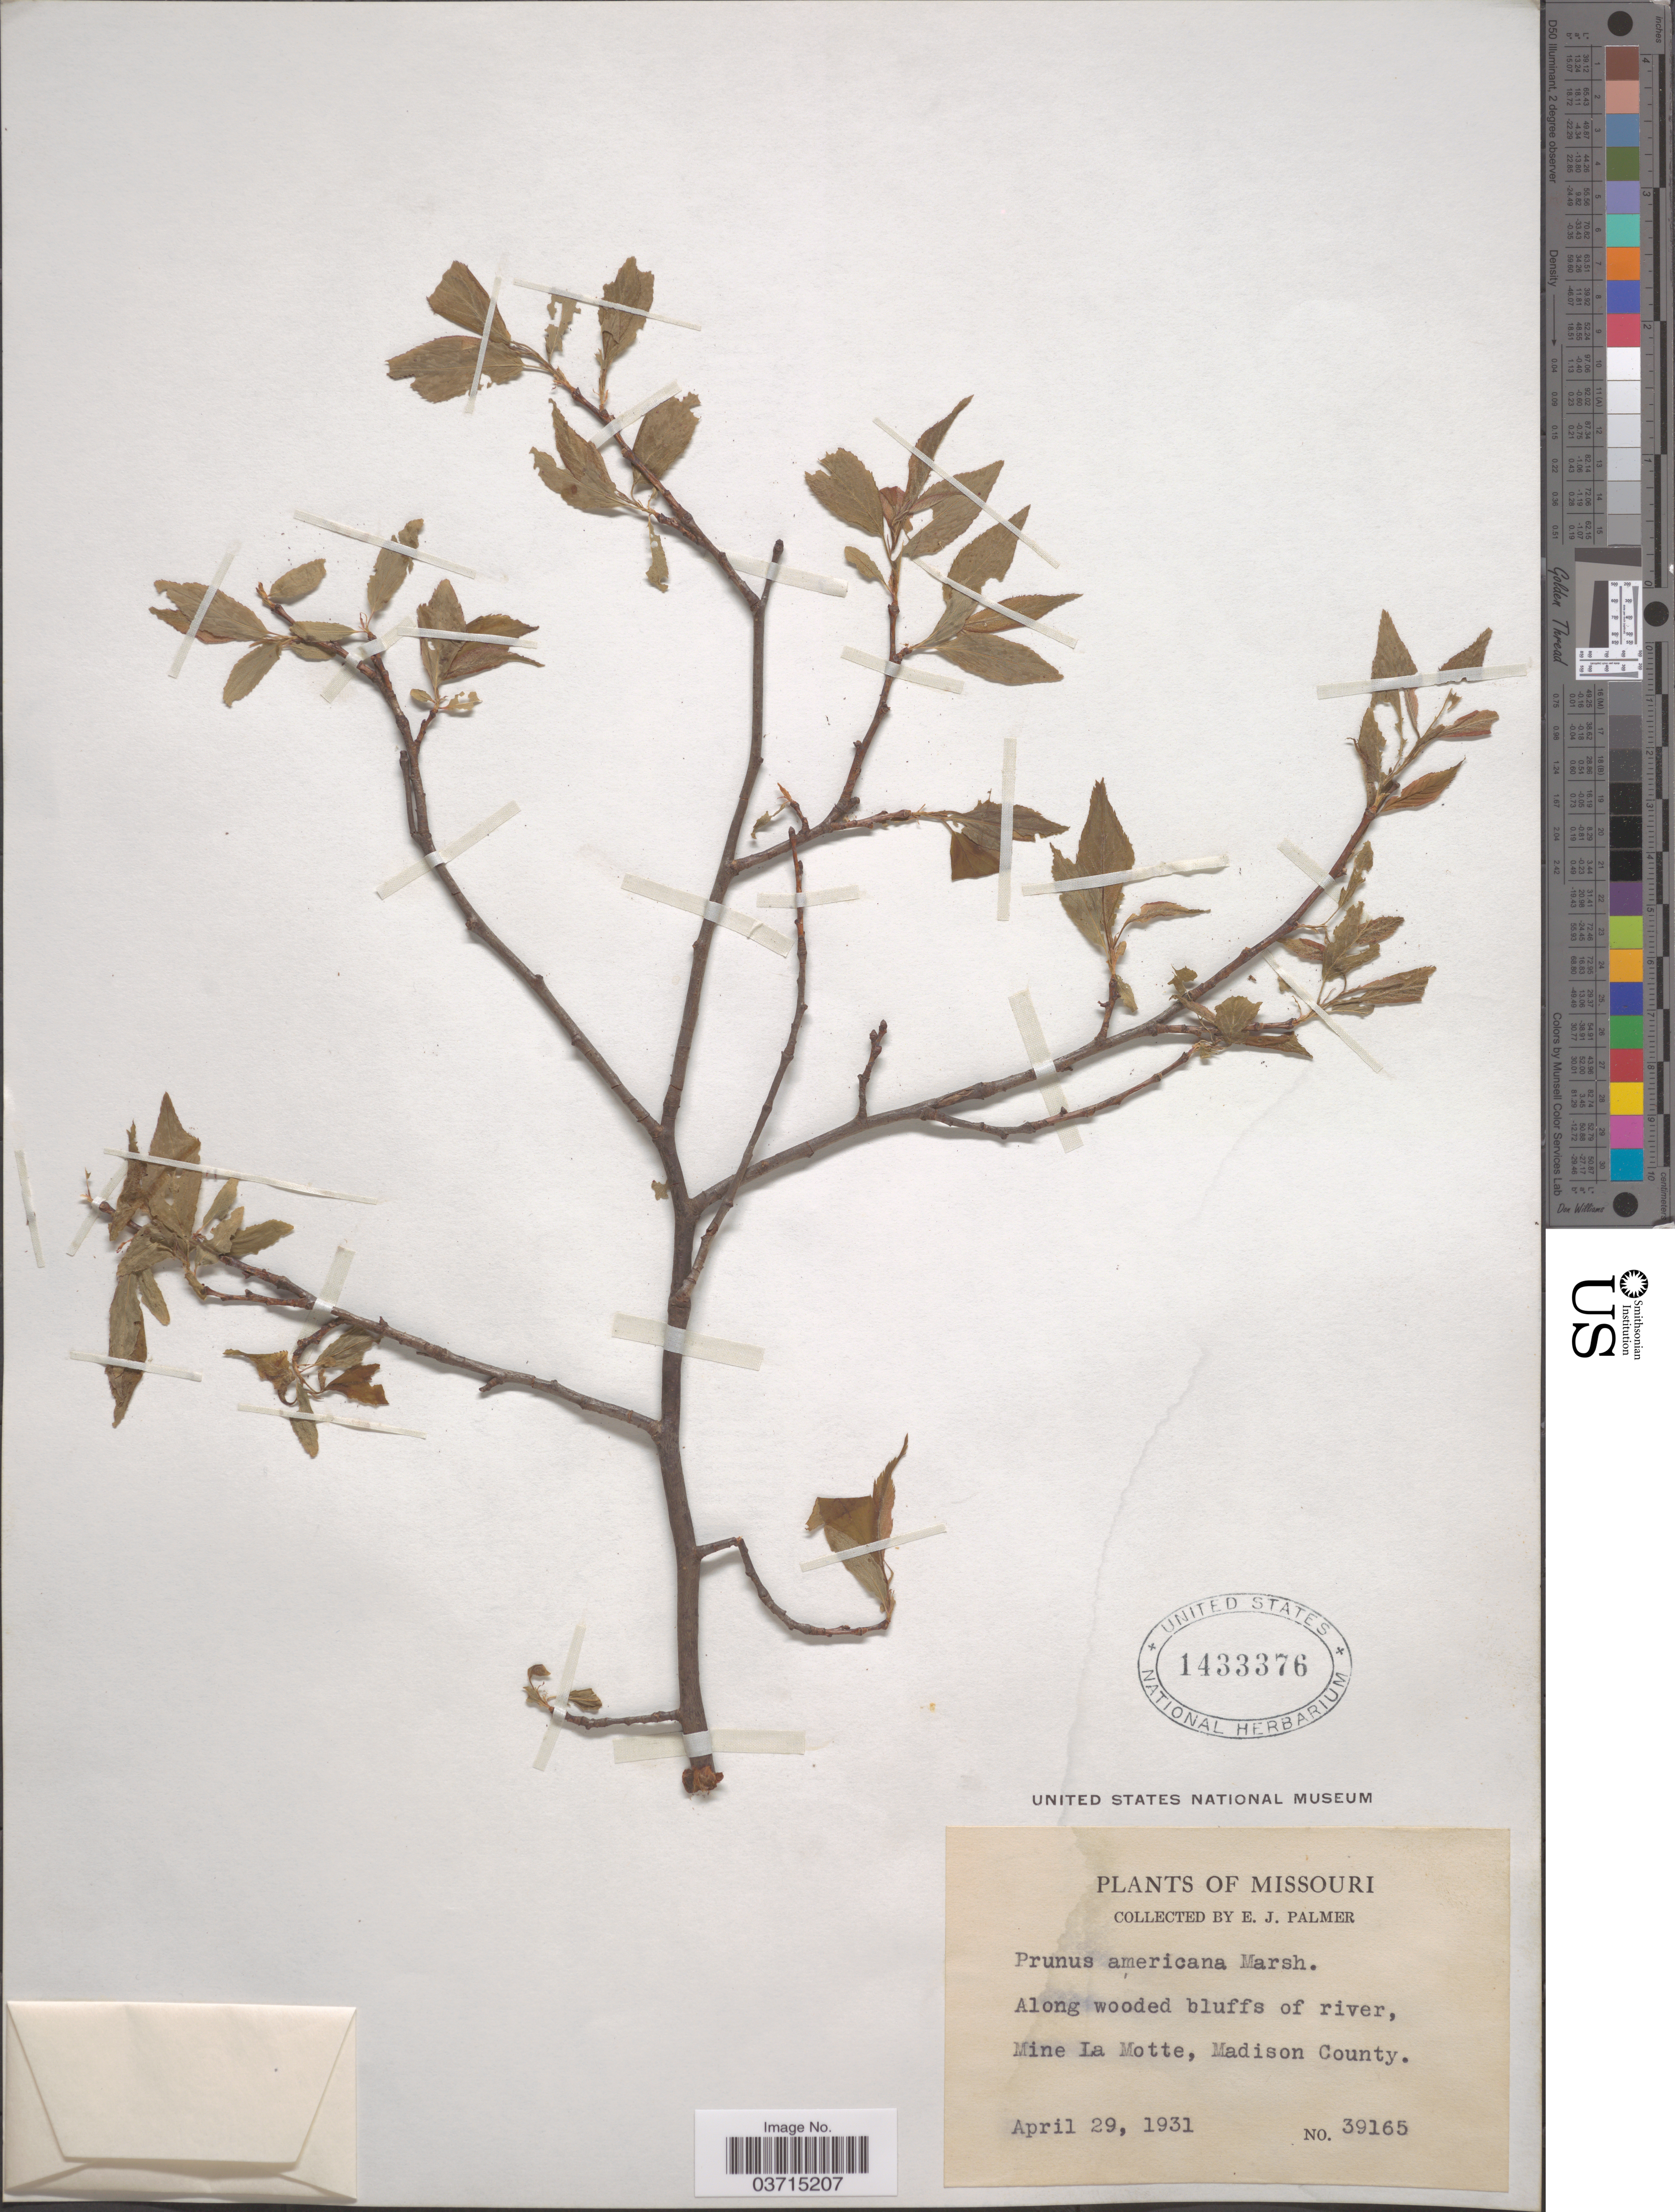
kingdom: Plantae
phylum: Tracheophyta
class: Magnoliopsida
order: Rosales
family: Rosaceae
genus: Prunus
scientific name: Prunus americana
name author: Marshall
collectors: E. J. Palmer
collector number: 39165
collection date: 1931-04-29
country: United States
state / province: Missouri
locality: Mine La Motte, Madison County.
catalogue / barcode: US 1433376